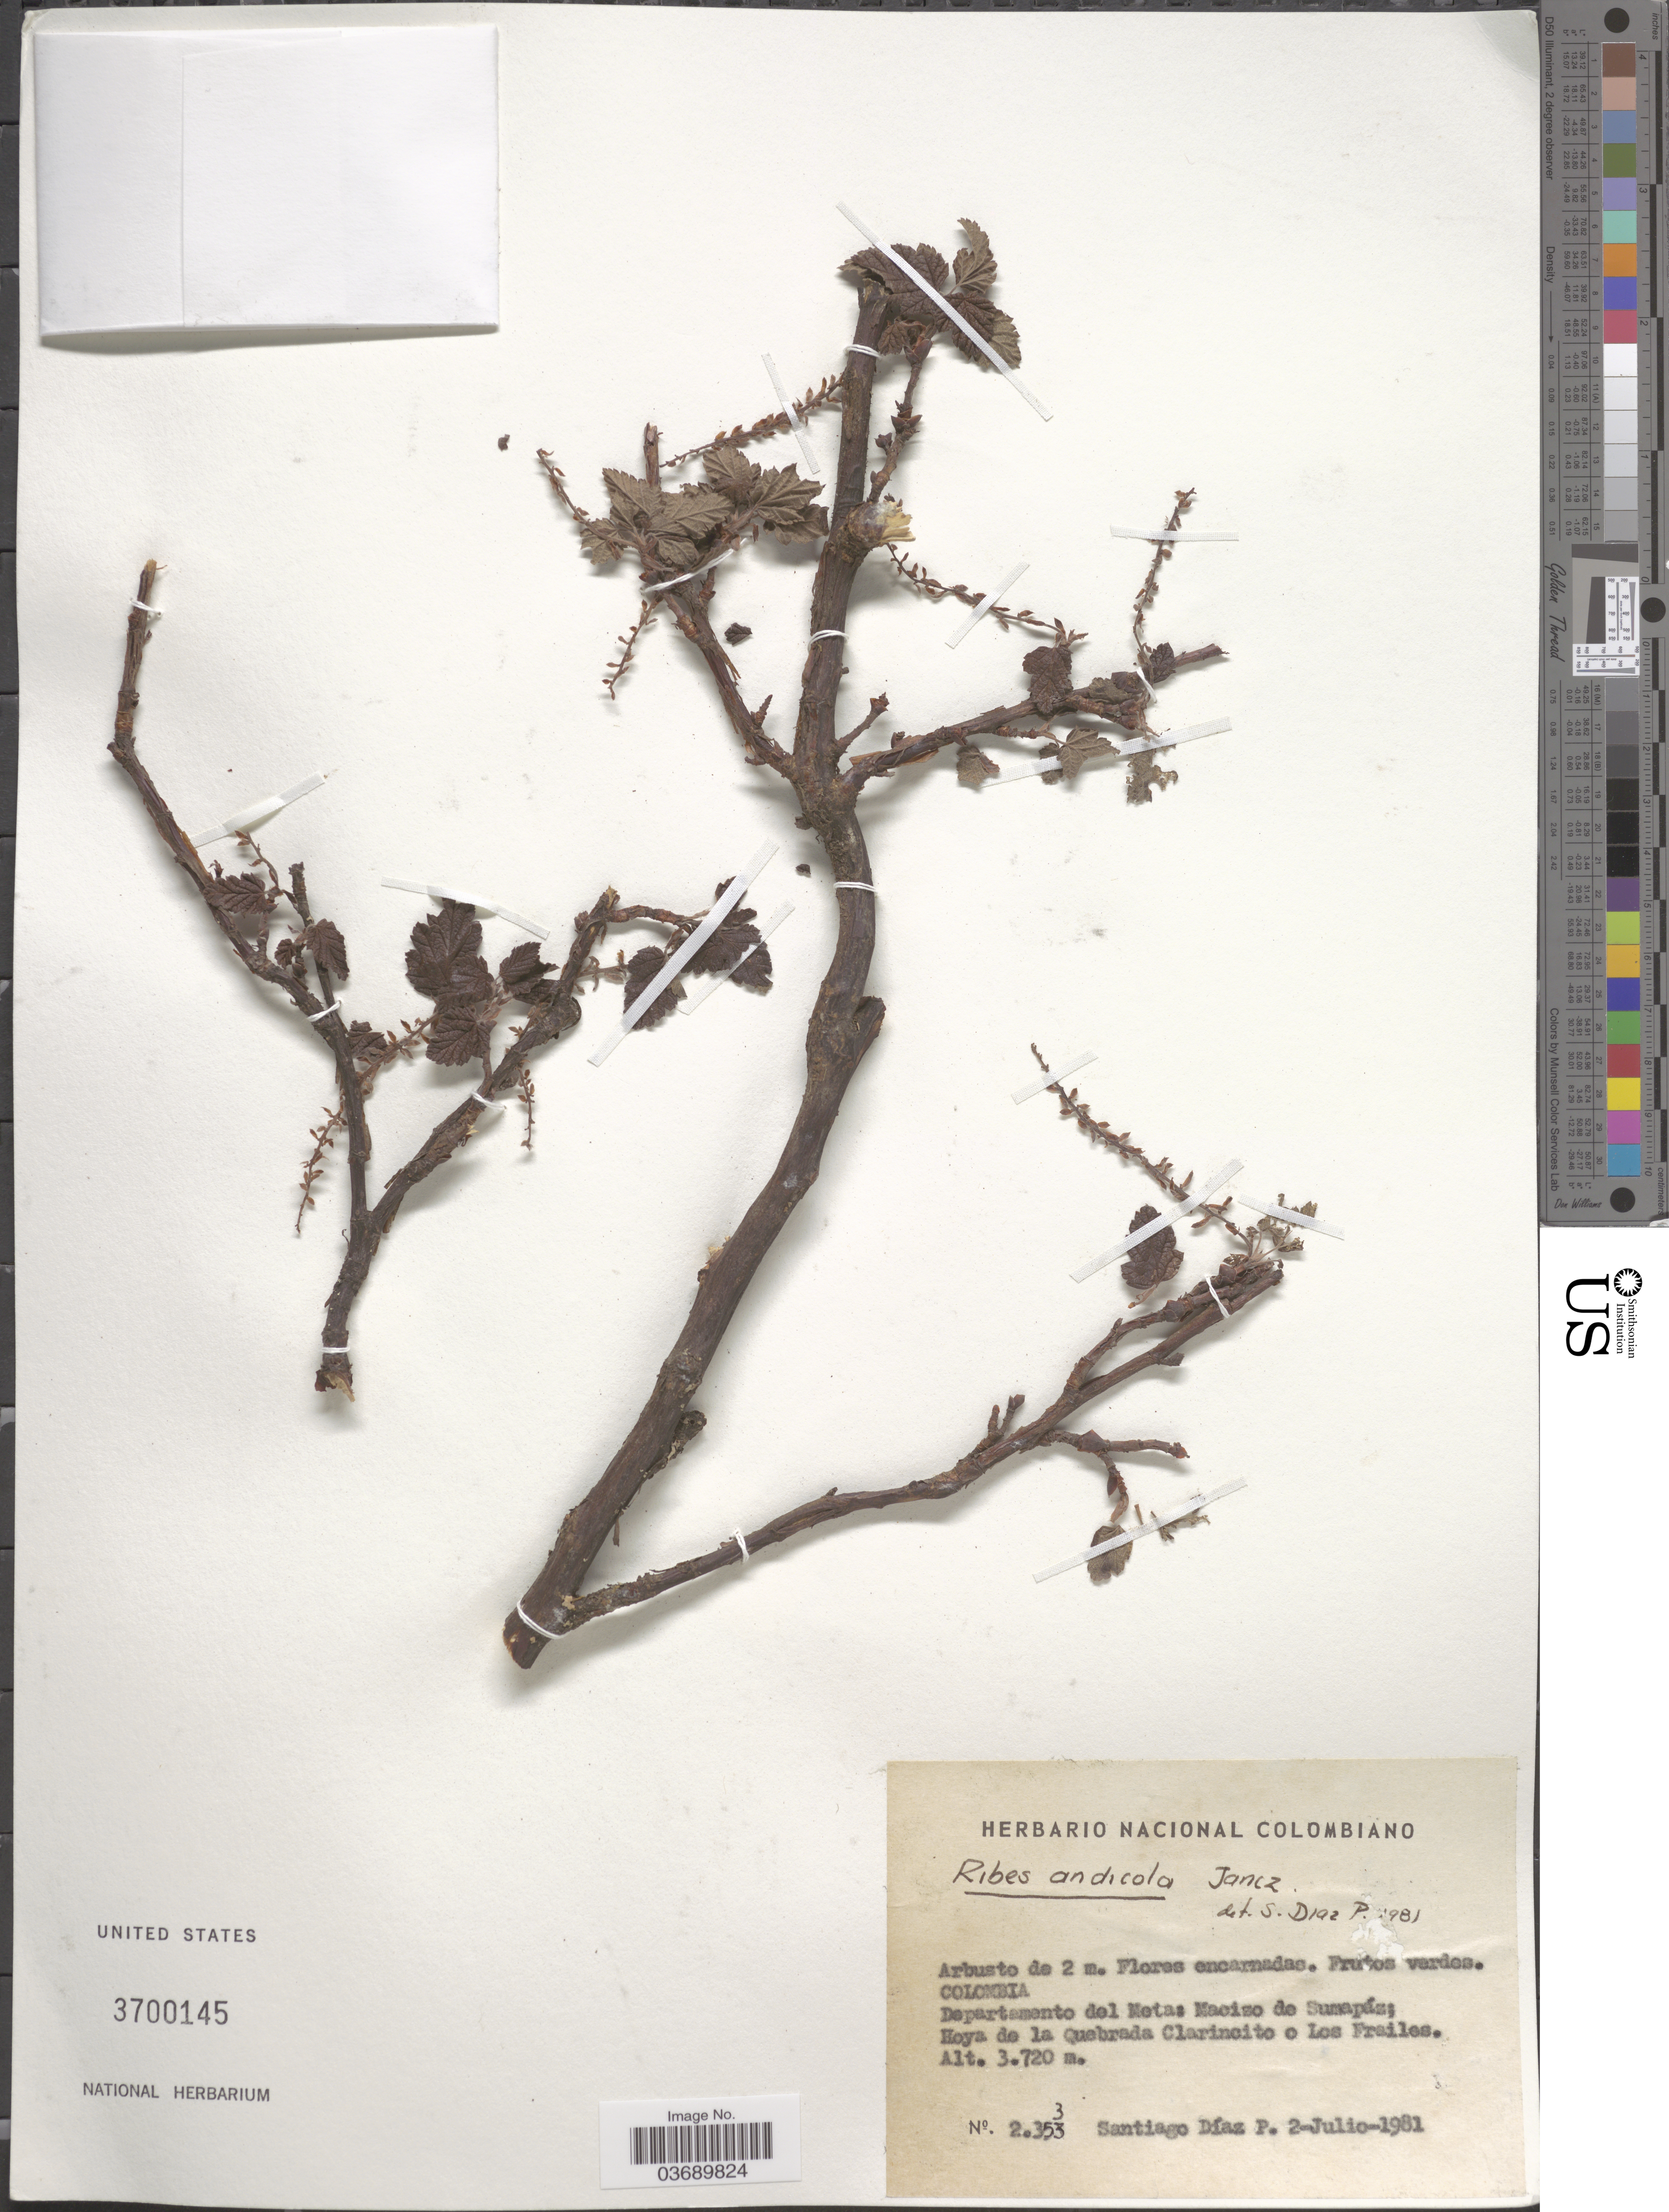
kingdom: Plantae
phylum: Tracheophyta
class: Magnoliopsida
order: Saxifragales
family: Grossulariaceae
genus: Ribes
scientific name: Ribes andicola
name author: Jancz.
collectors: S. Diaz P.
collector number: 2353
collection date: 1981-07-02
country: Colombia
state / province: Meta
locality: Departamento del Meta: Macizo de Sumapáz; Hoya de la Quebrada Clarincito o Los Frailes.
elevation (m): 3720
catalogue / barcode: US 3700145